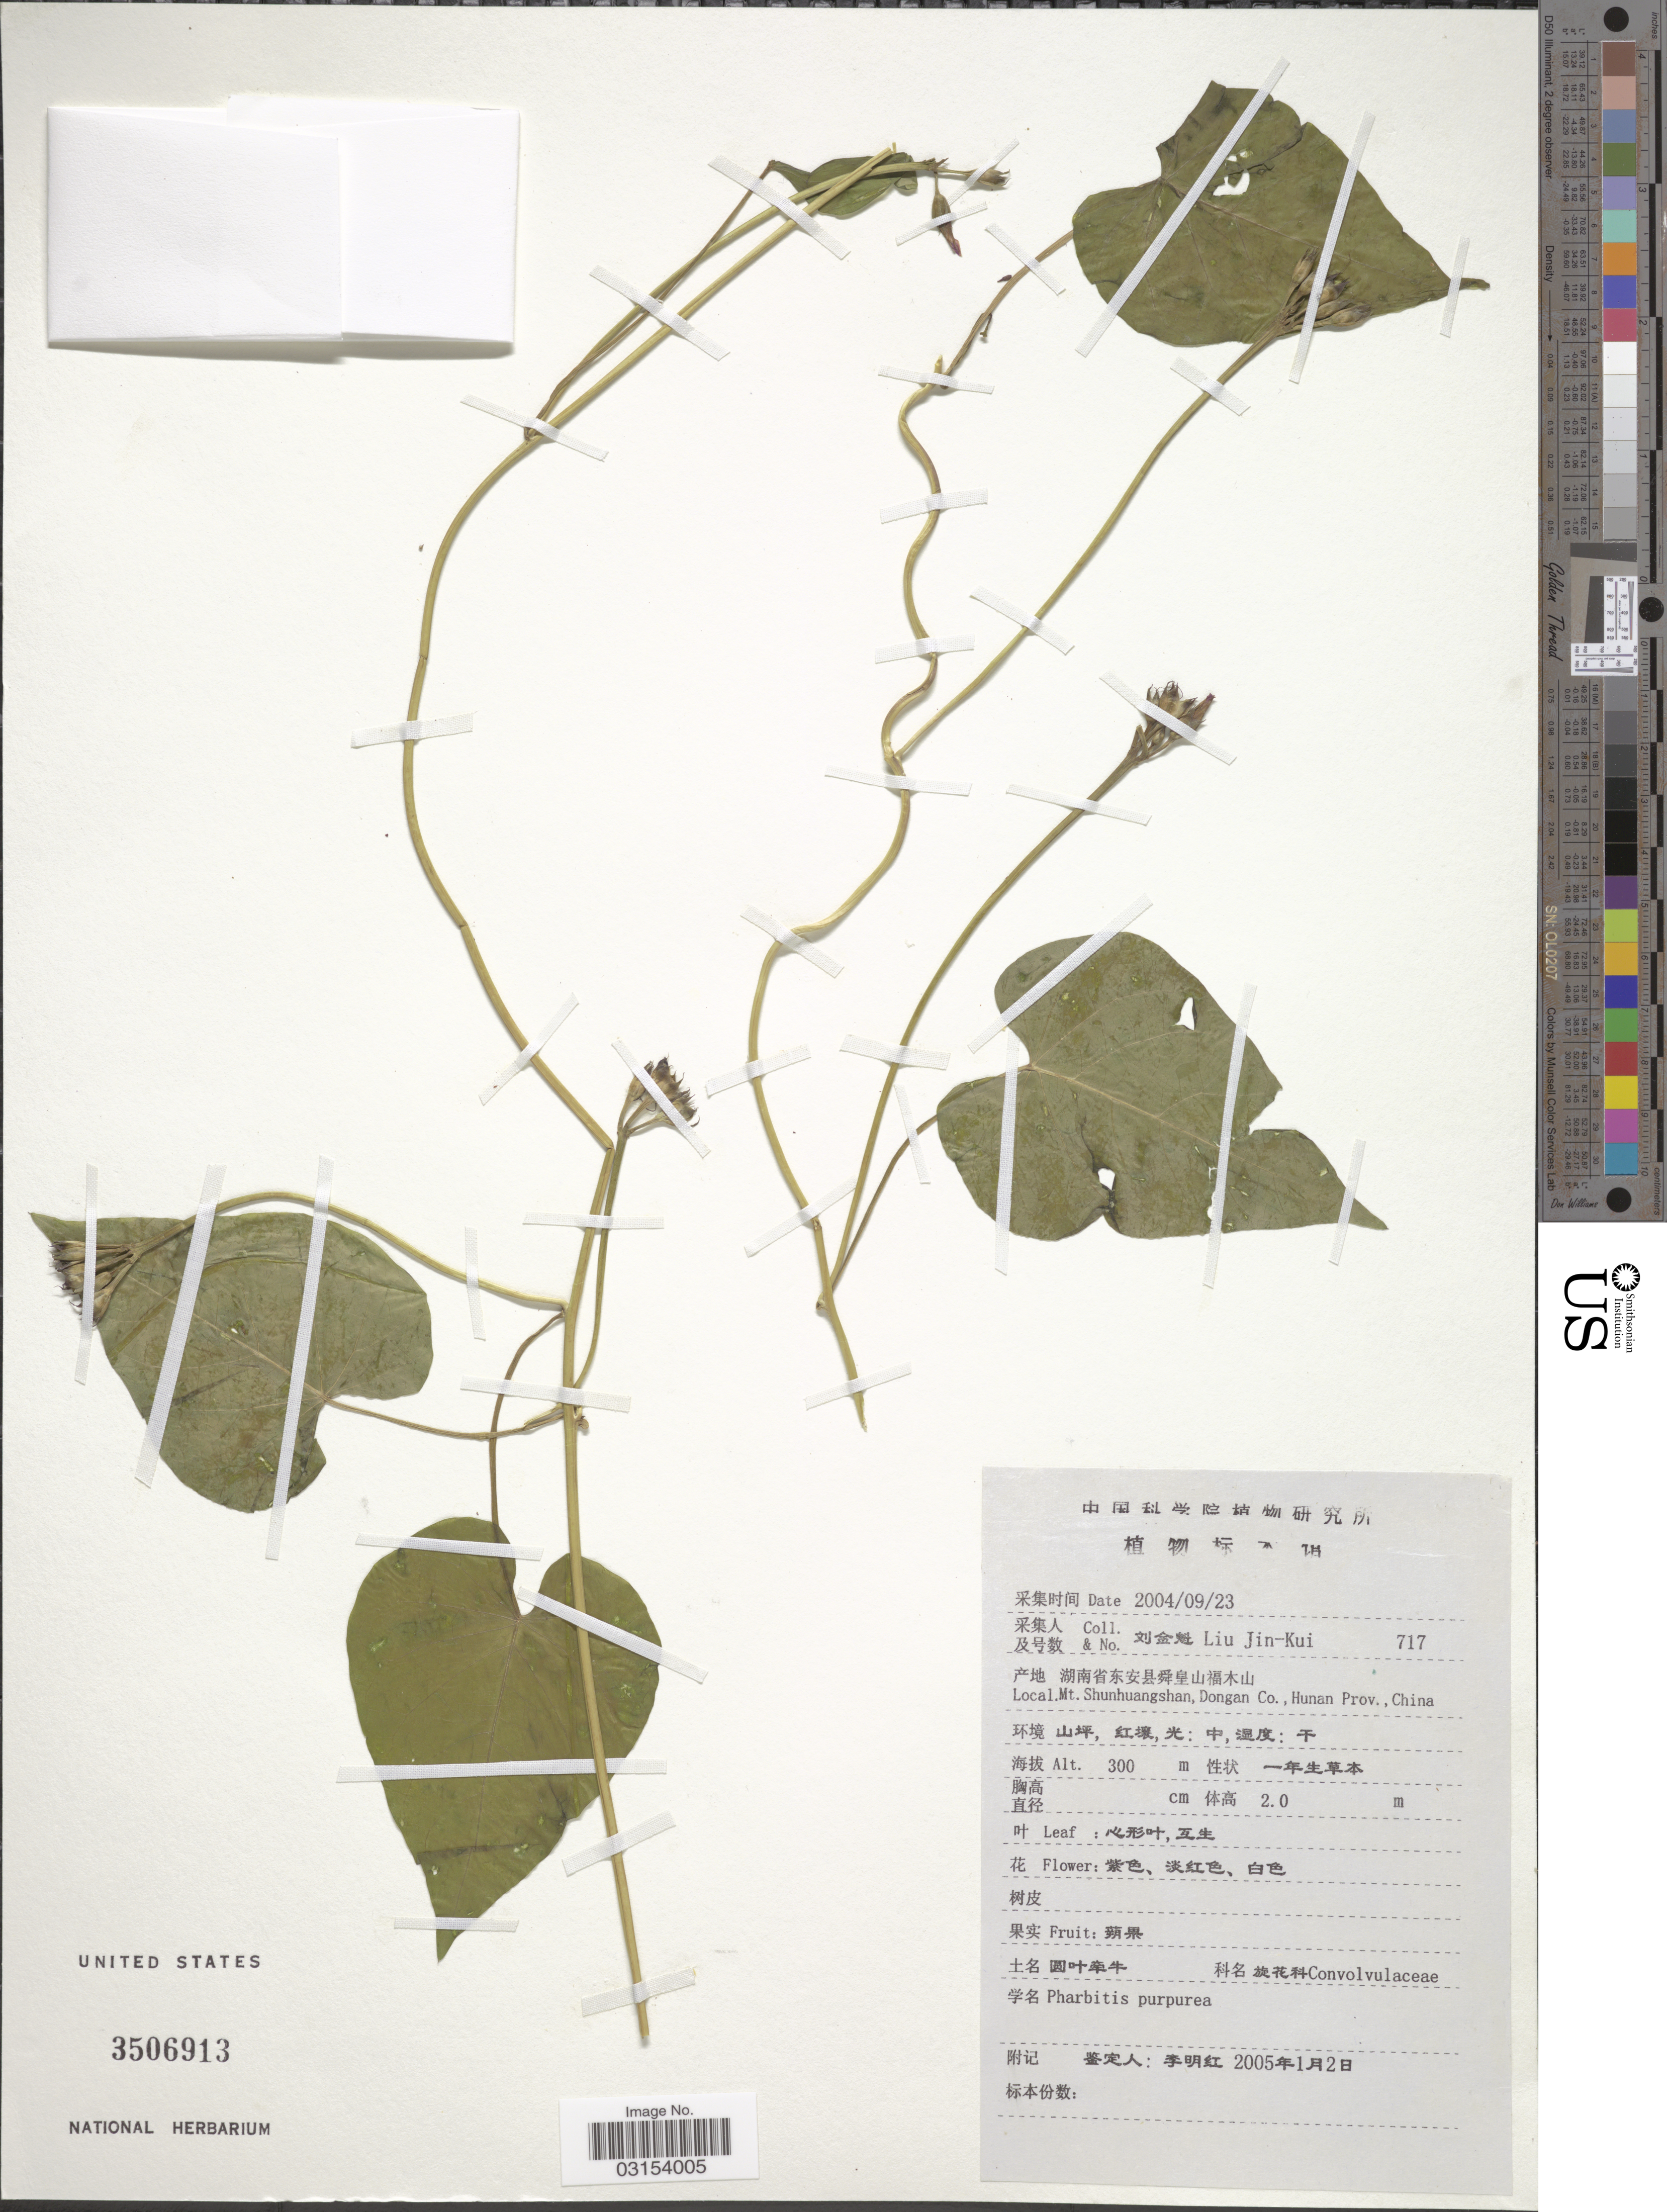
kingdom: Plantae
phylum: Tracheophyta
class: Magnoliopsida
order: Solanales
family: Convolvulaceae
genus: Ipomoea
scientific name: Ipomoea purpurea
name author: (L.) Roth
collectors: Liu Jin-Kui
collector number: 717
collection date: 2004-09-23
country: China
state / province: Hunan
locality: Mt. Shunhuangshan, Dongan Co.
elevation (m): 300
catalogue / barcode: US 3506913